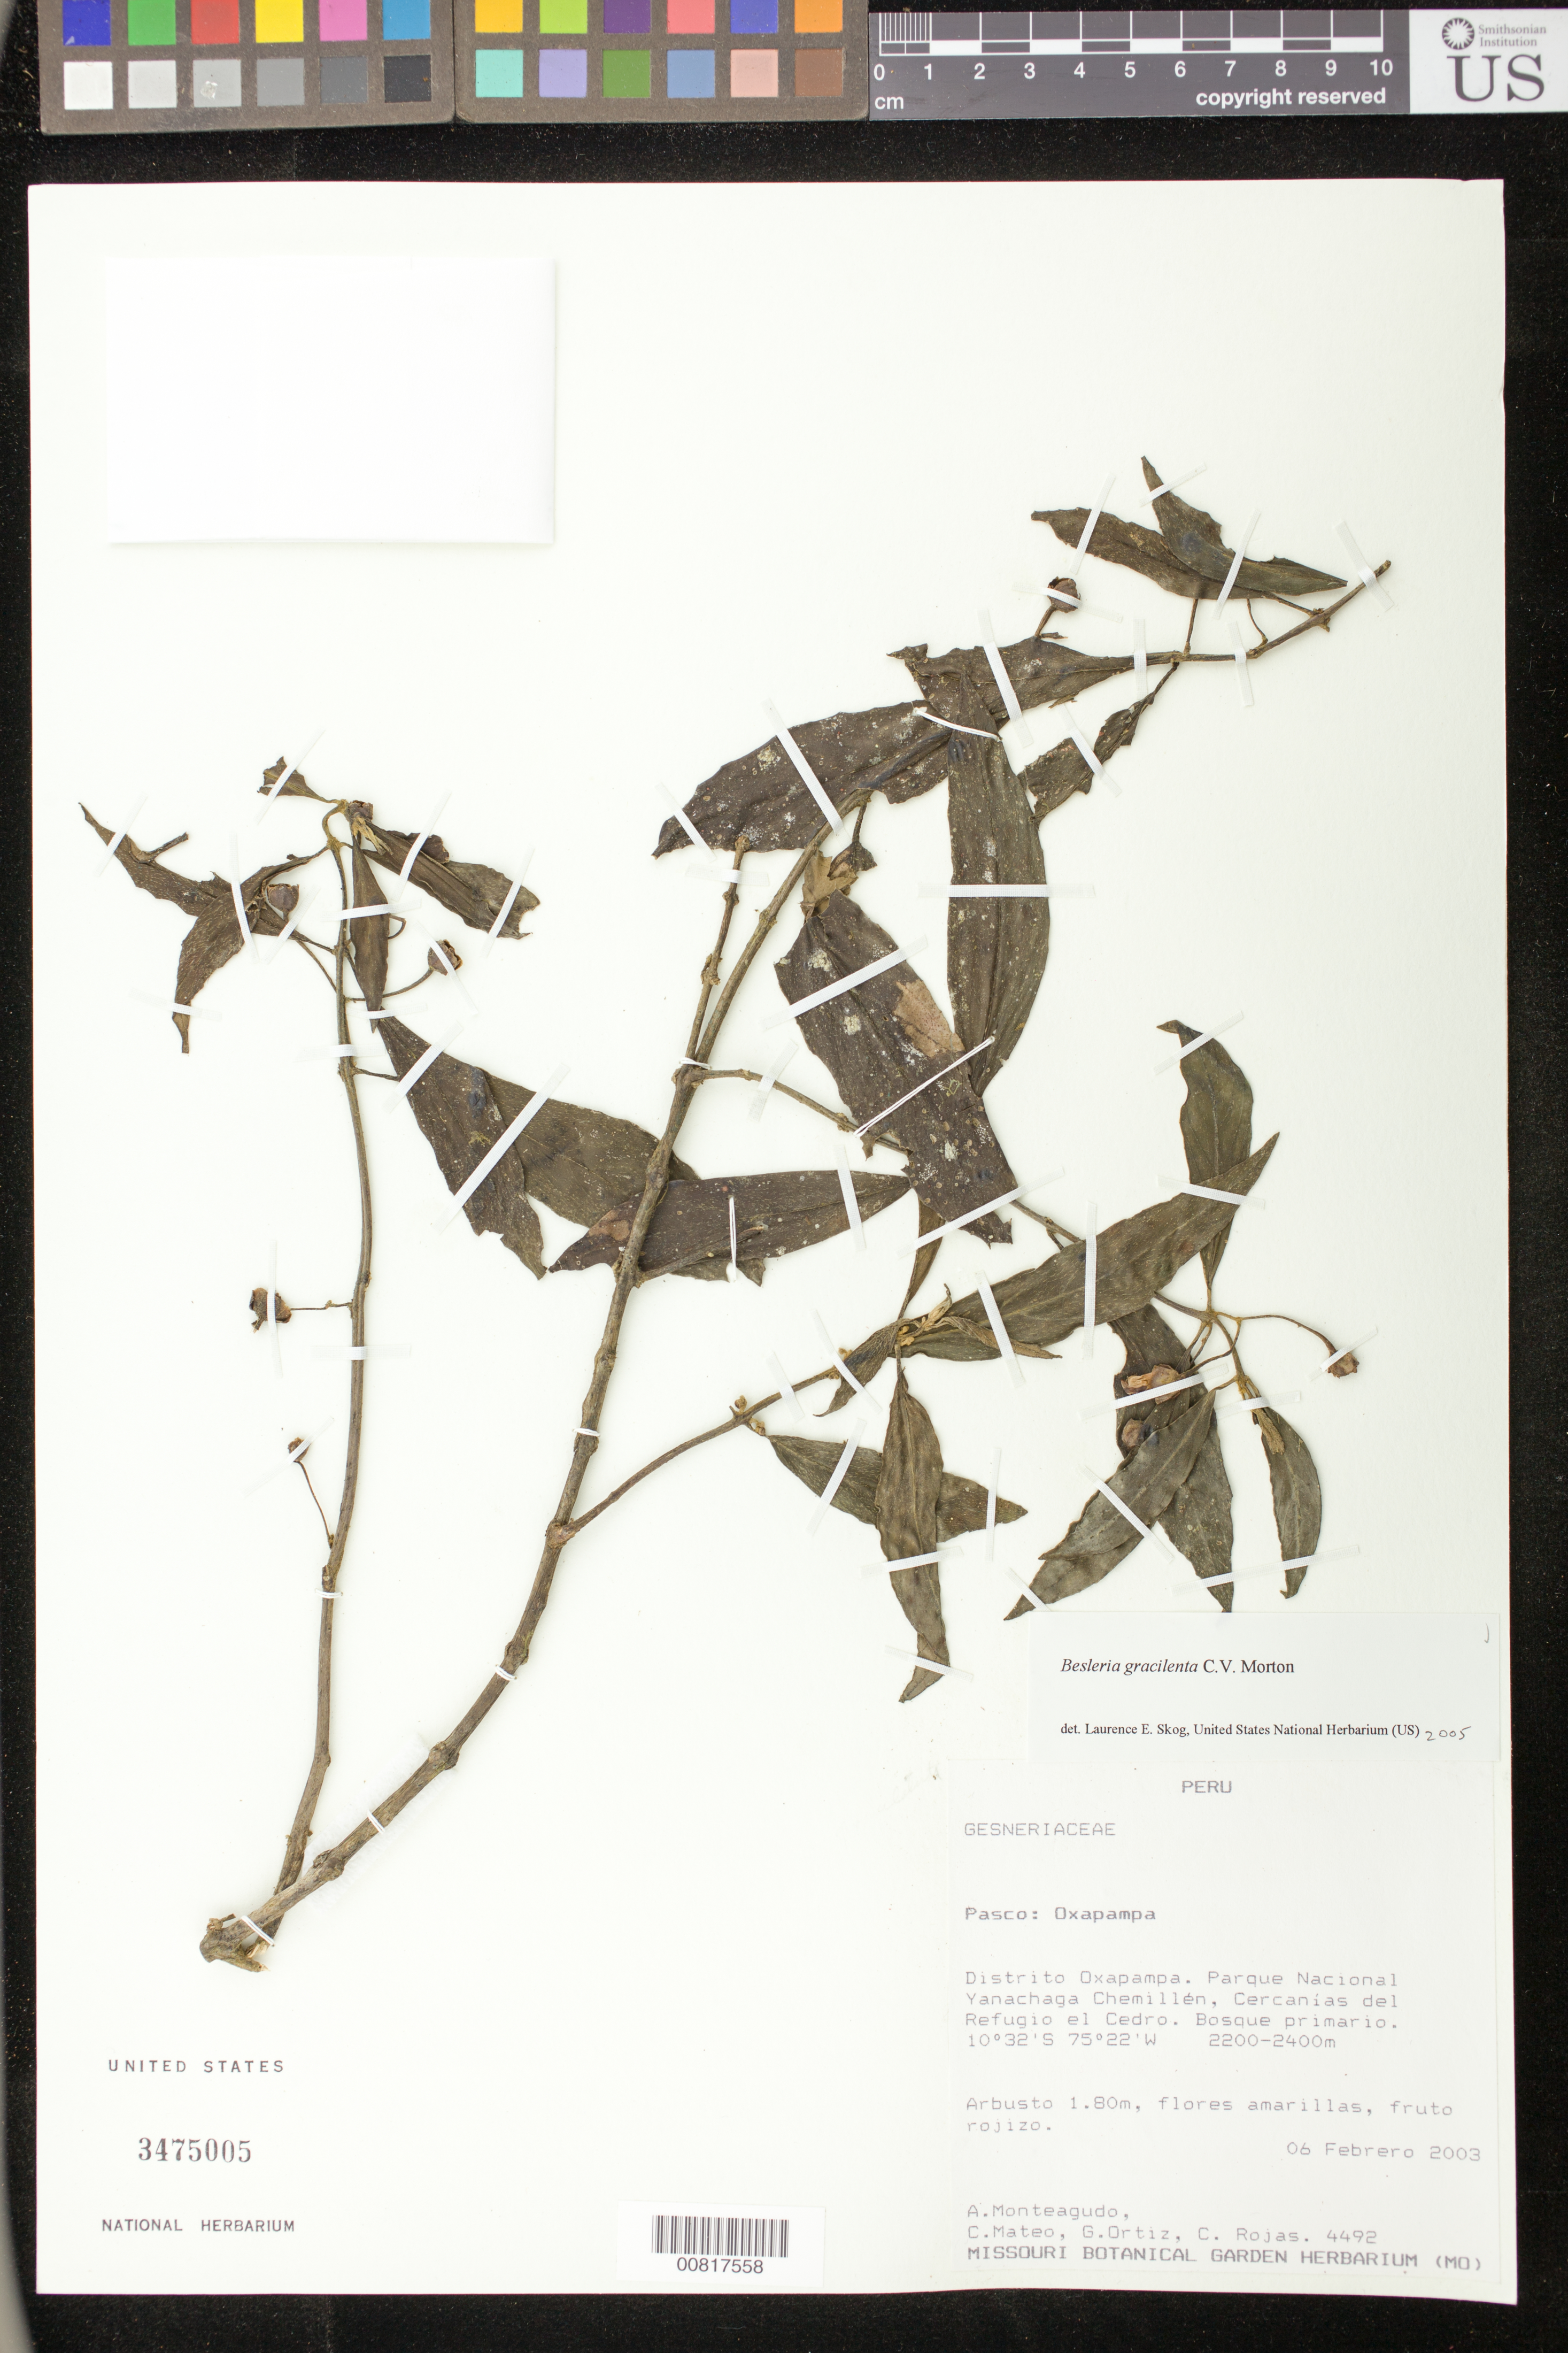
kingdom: Plantae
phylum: Tracheophyta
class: Magnoliopsida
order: Lamiales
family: Gesneriaceae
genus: Besleria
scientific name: Besleria gracilenta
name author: C.V. Morton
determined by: Skog, Laurence E.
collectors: A. Monteagudo, C. Mateo, G. Ortiz & C. Rojas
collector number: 4492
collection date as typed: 06 Feb 2003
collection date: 2003-02-06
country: Peru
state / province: Pasco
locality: Pasco: Oxapampa. Parque Nacional Yanachaga Chemillén, Cercanías del Refugio el Cedro.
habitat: Bosque primario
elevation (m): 2200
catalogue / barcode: US 3475005